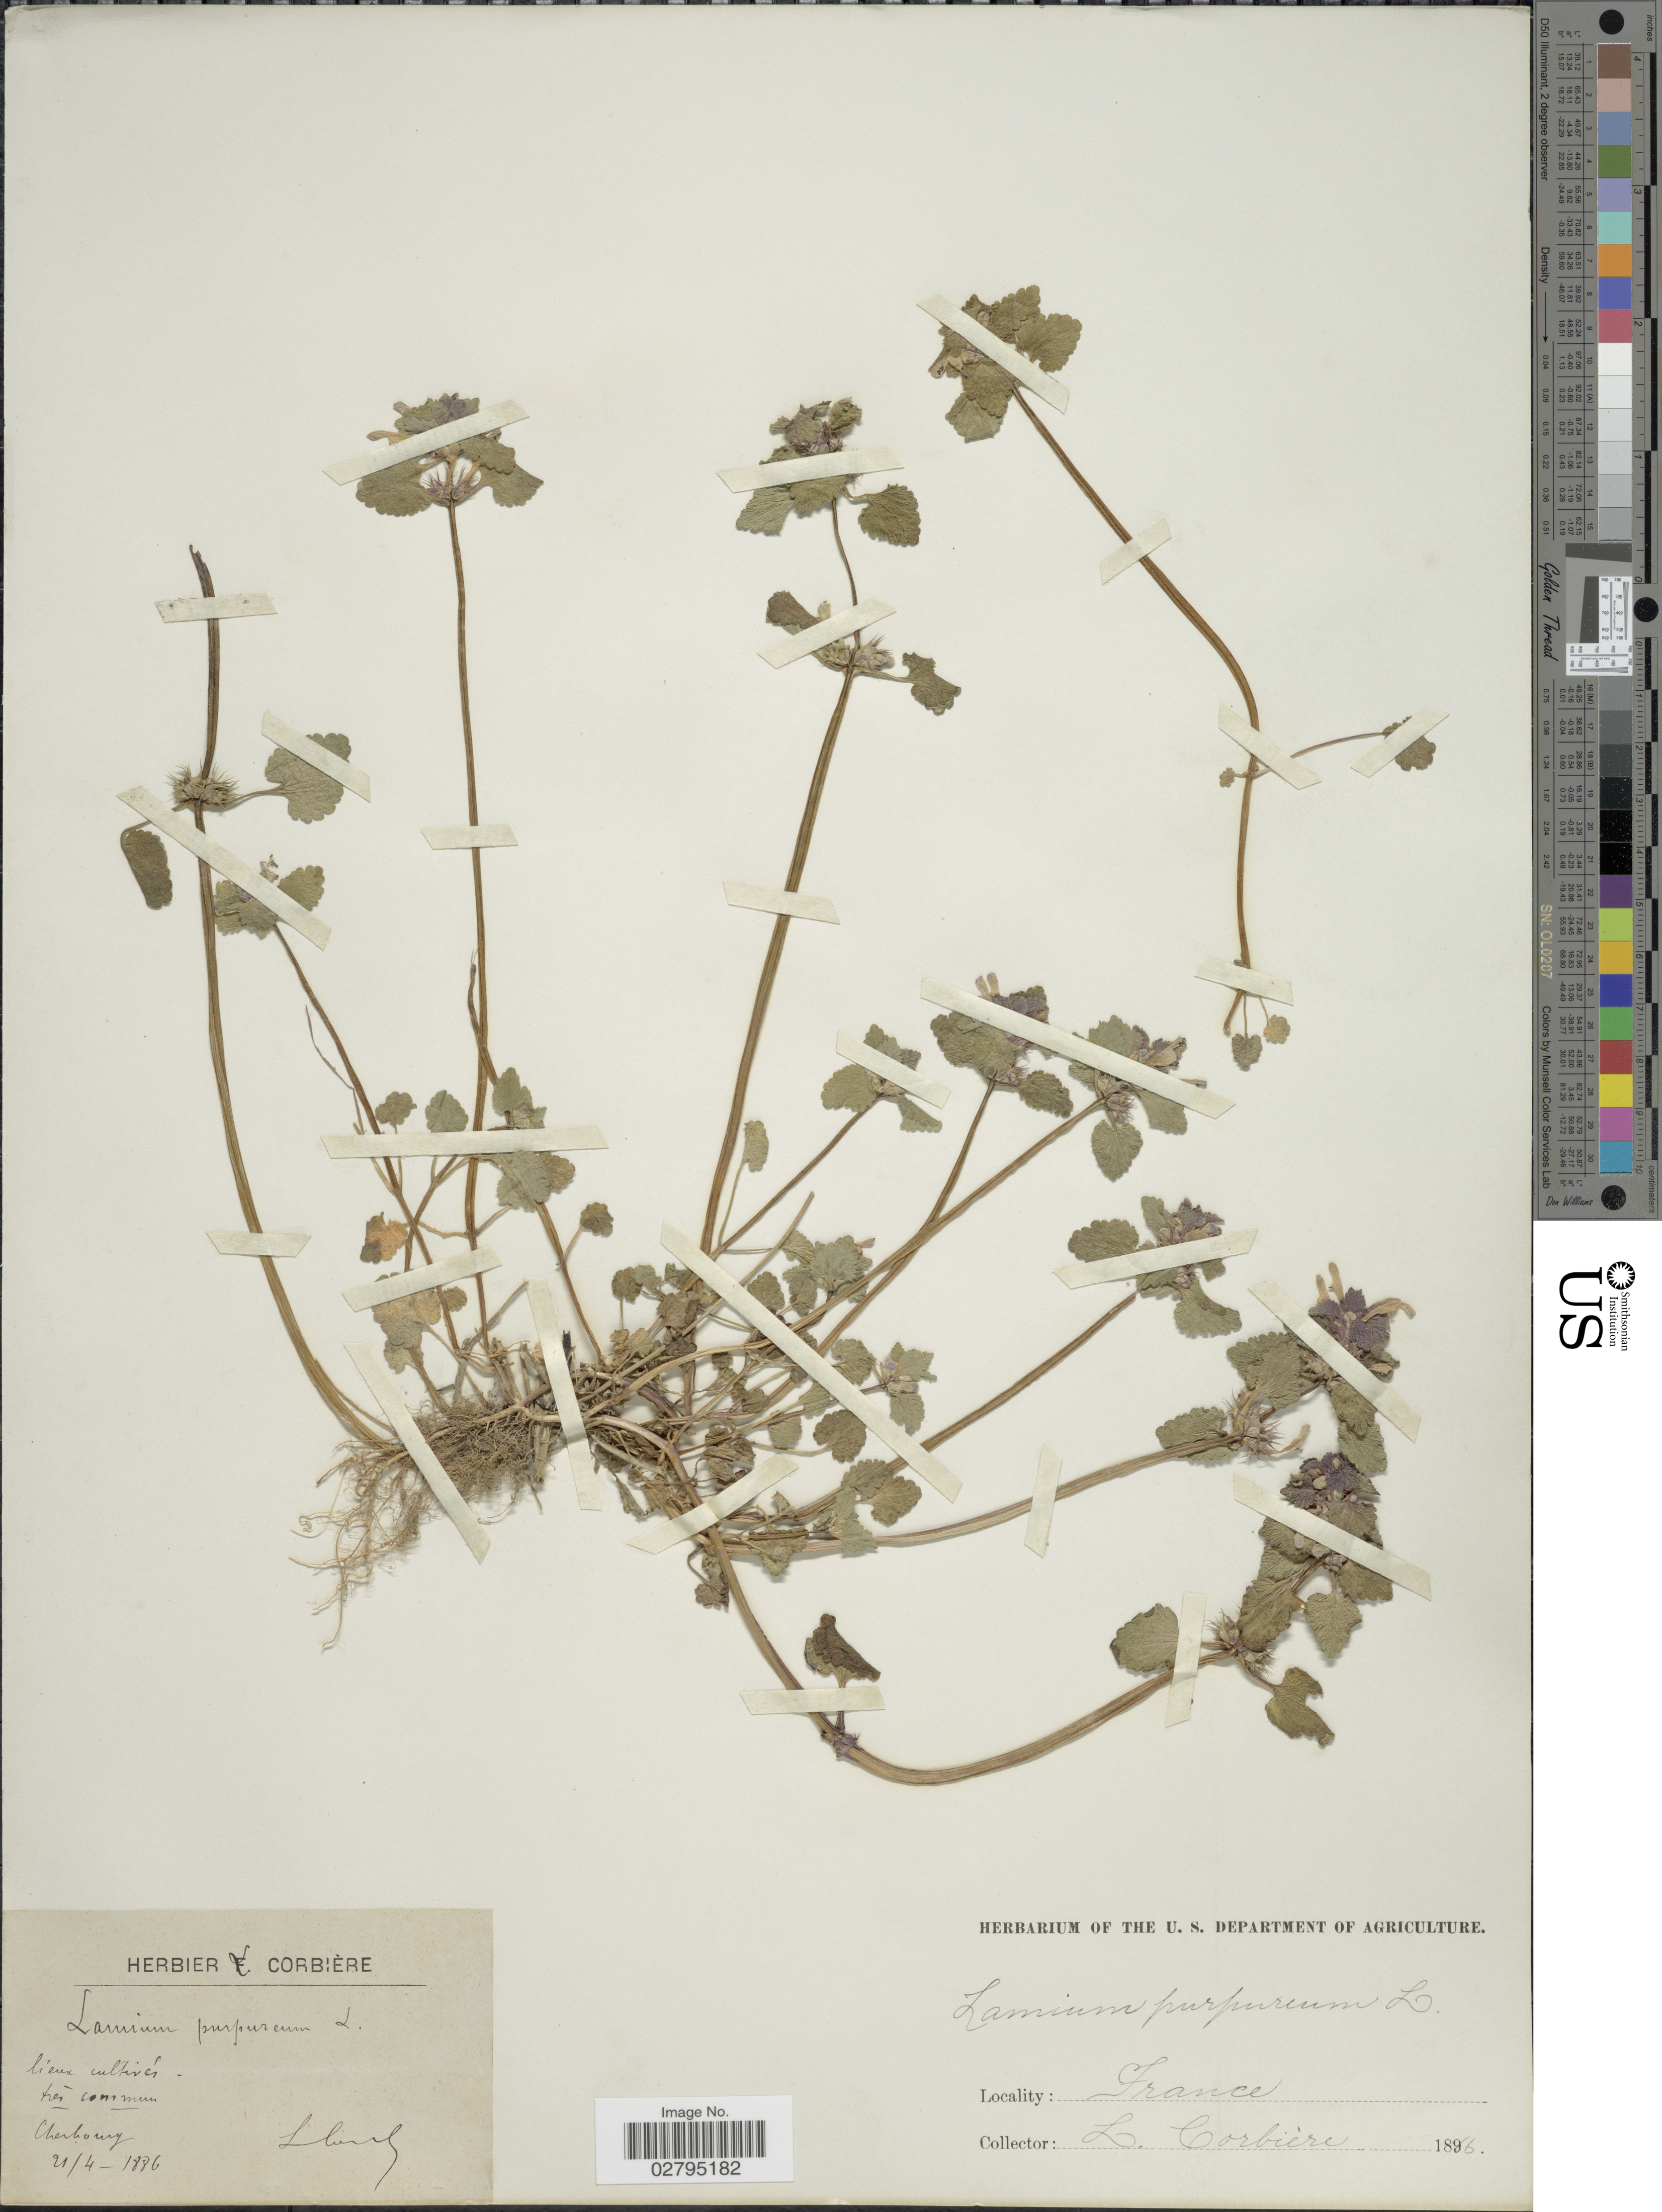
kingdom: Plantae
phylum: Tracheophyta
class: Magnoliopsida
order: Lamiales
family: Lamiaceae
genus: Lamium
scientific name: Lamium purpureum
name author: L.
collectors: L. Corbière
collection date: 1886-04-21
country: France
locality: Cherbourg